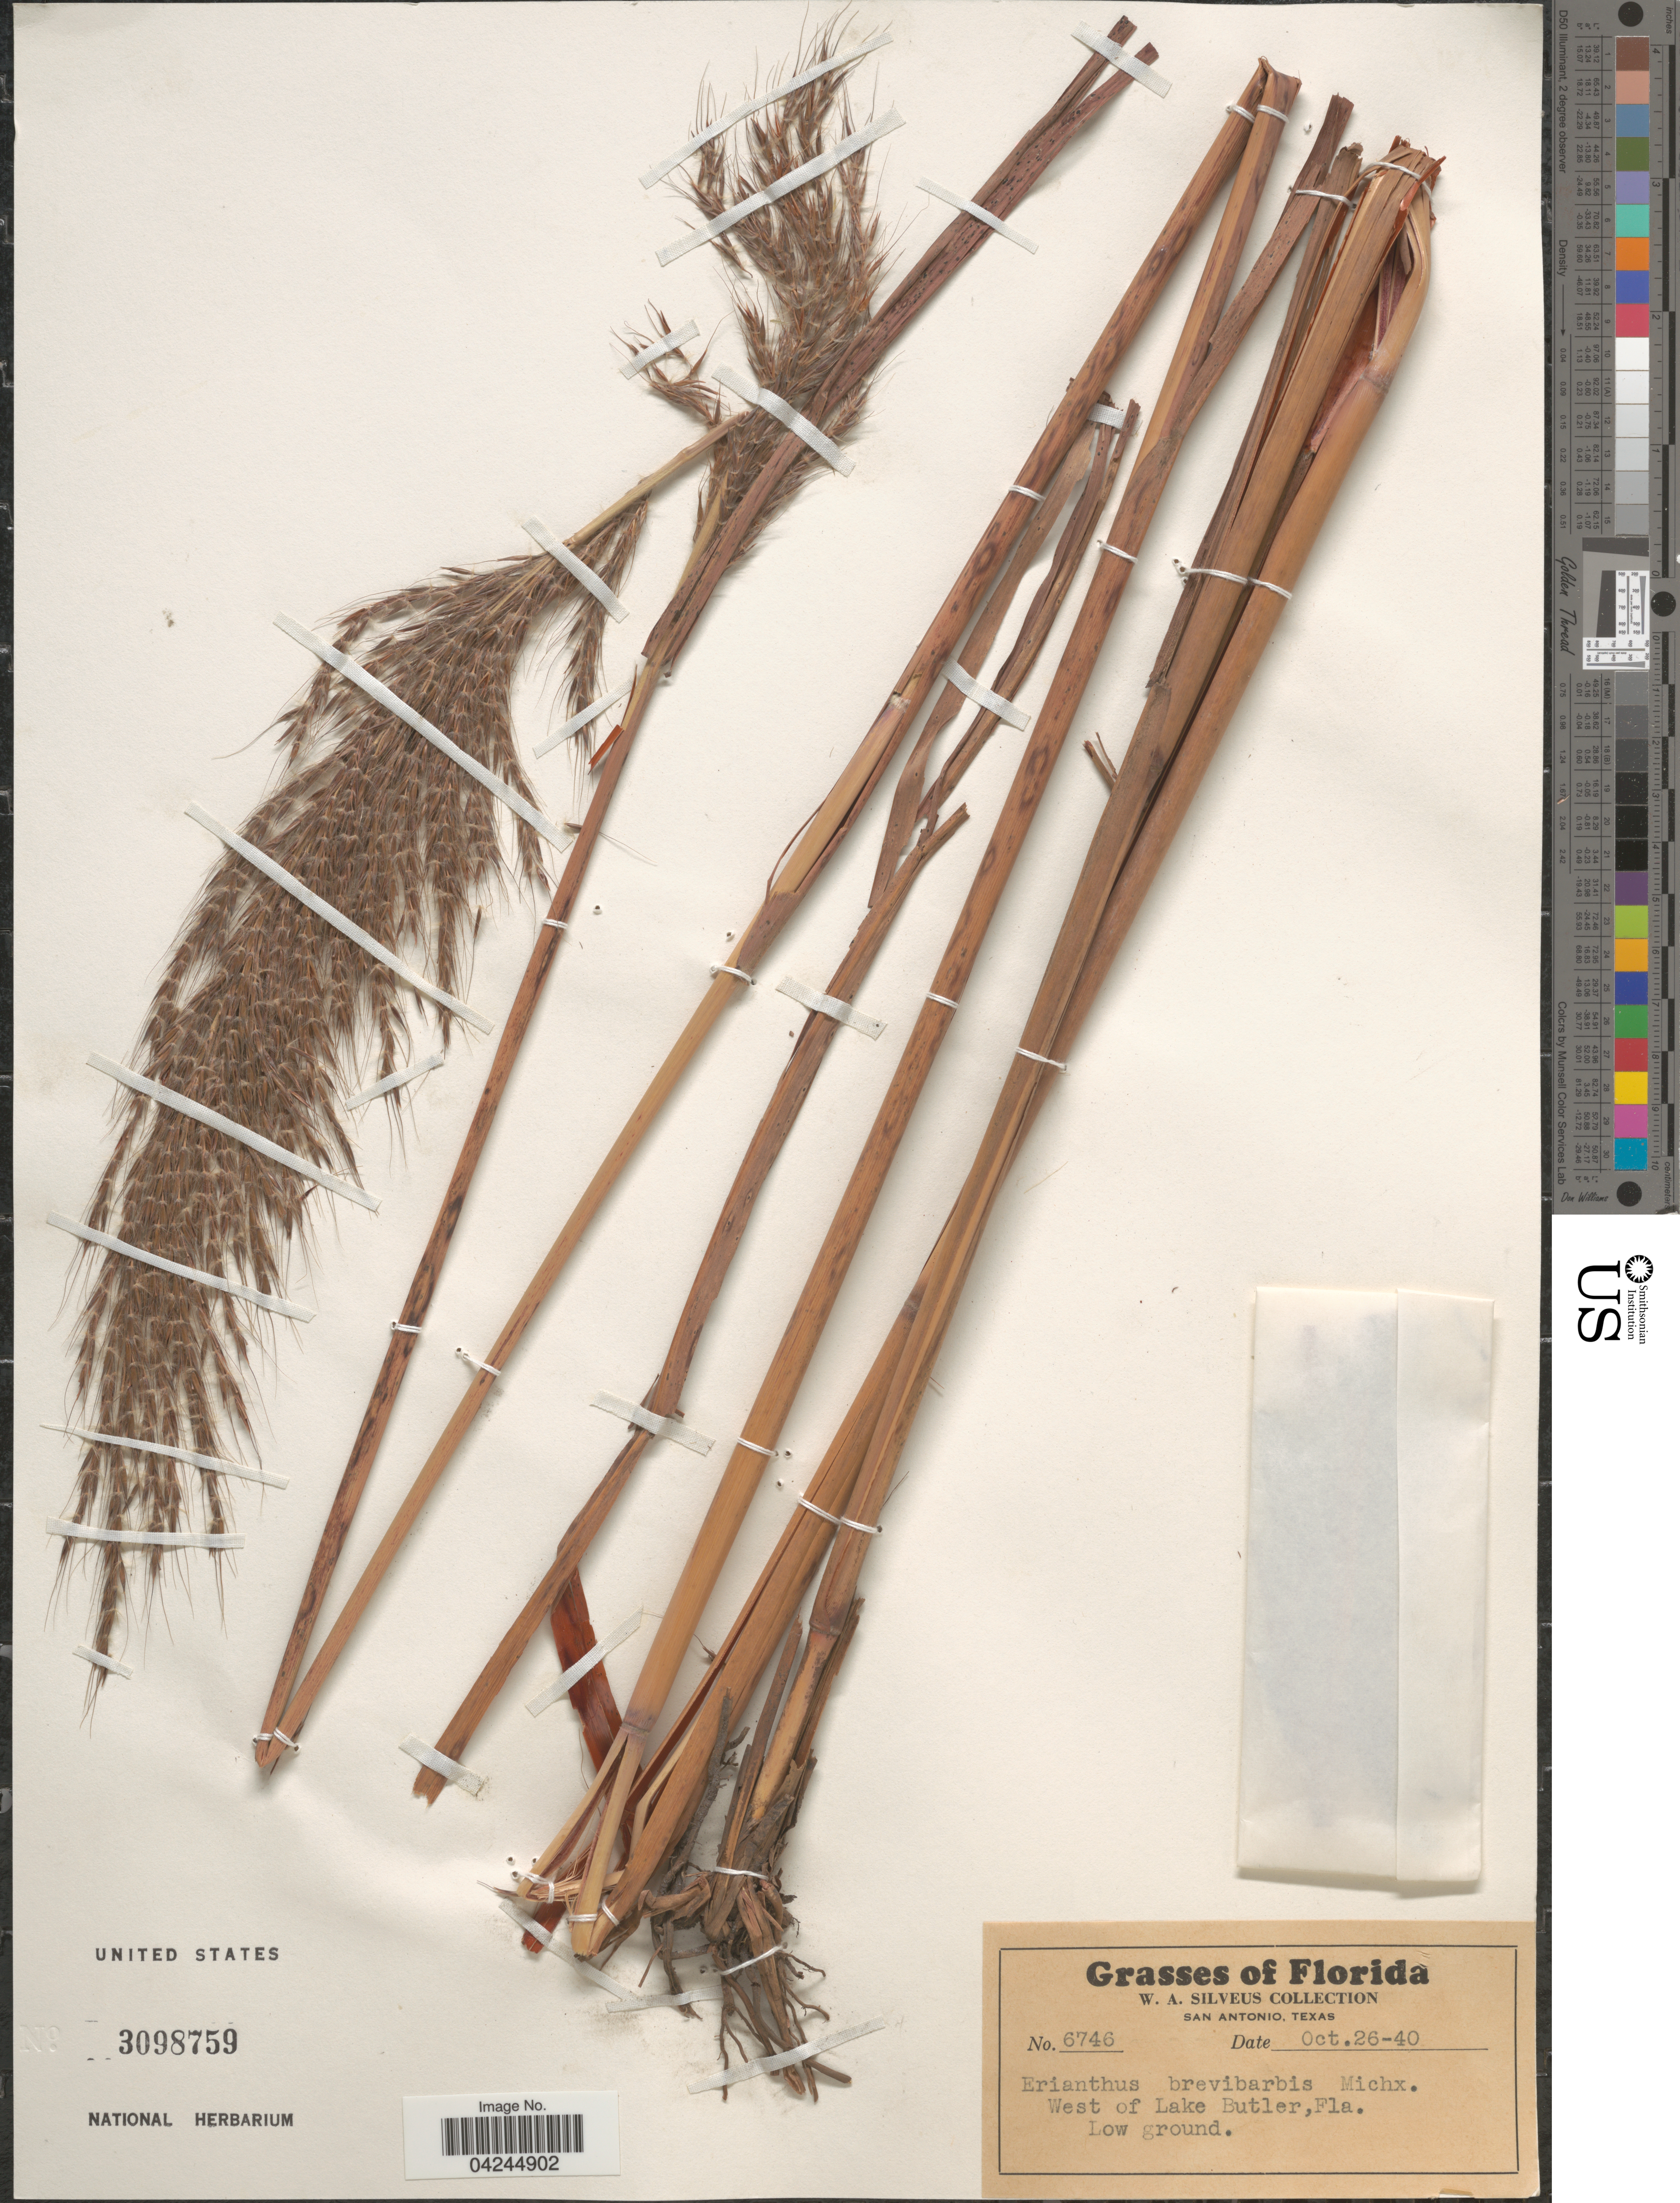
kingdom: Plantae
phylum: Tracheophyta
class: Liliopsida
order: Poales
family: Poaceae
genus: Erianthus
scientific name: Erianthus brevibarbis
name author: Michx.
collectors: W. Silveus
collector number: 6746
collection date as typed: Transcribed d/m/y: 26/10/40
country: United States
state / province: Florida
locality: West of Lake Butler, Fla. Low ground.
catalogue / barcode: US 3098759